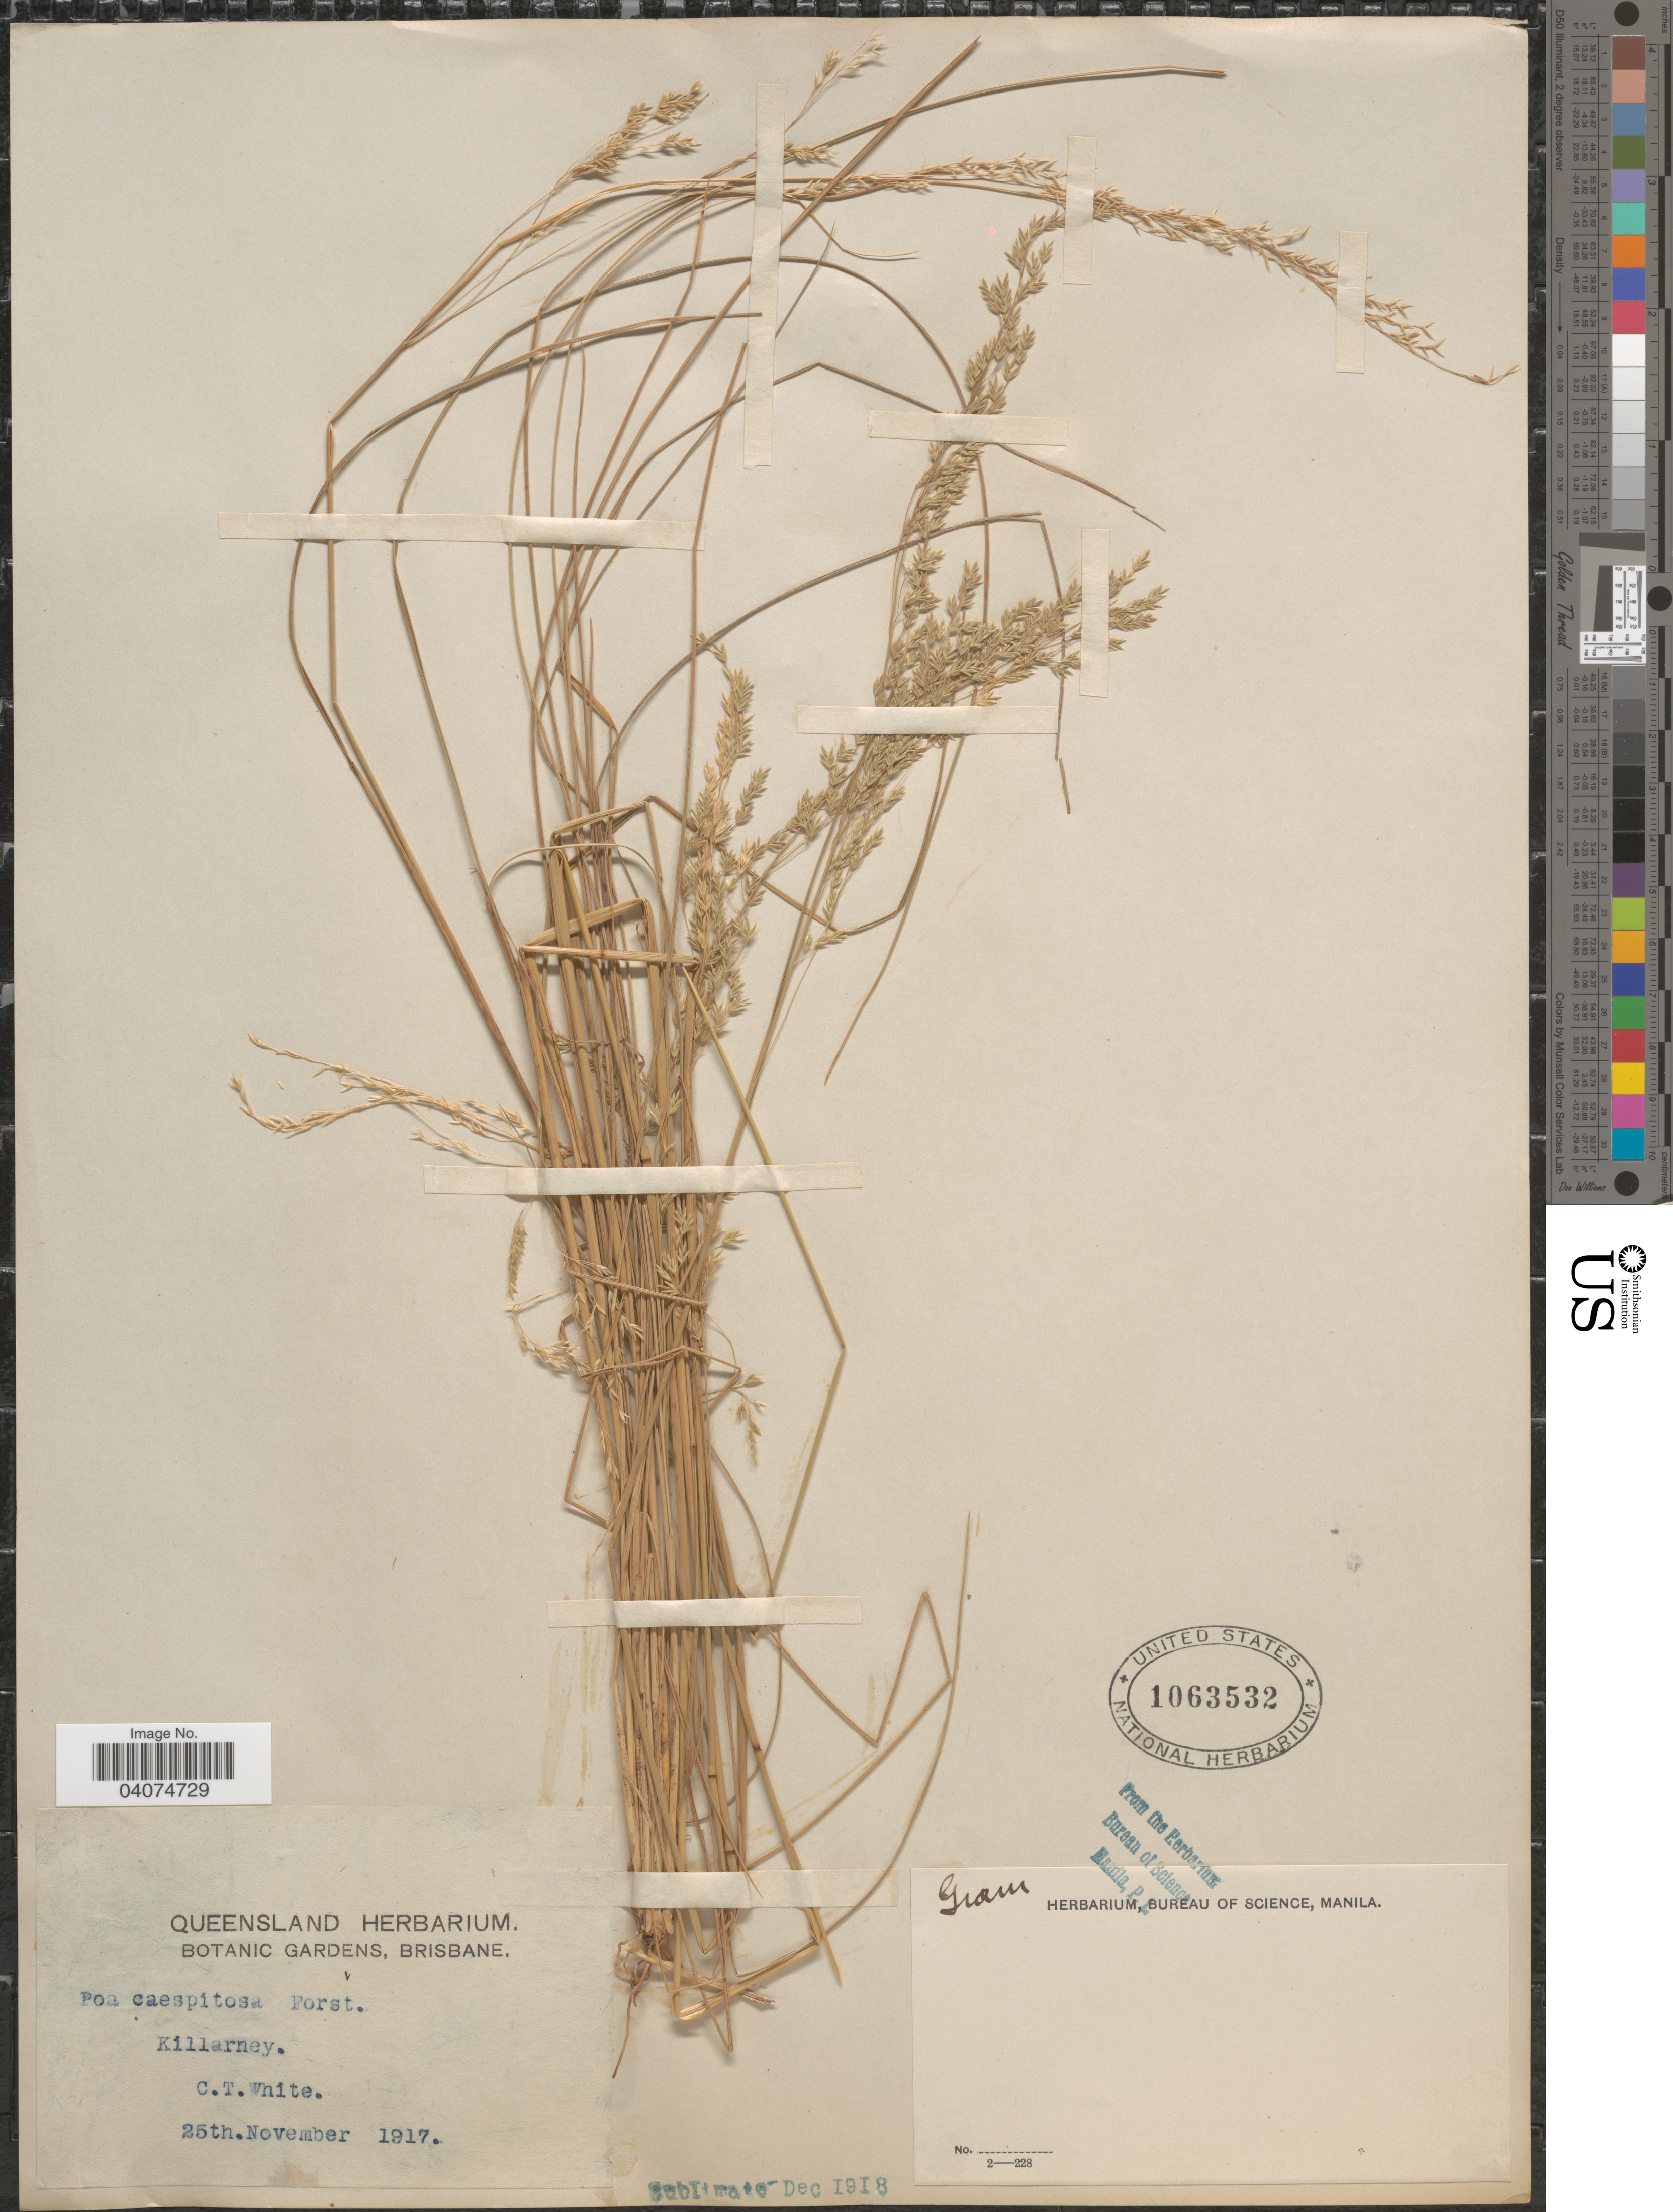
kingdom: Plantae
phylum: Tracheophyta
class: Liliopsida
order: Poales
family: Poaceae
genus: Poa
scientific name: Poa sp.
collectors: C. T. White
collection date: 1917-11-25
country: Australia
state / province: Queensland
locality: Killarney.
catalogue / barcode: US 1063532